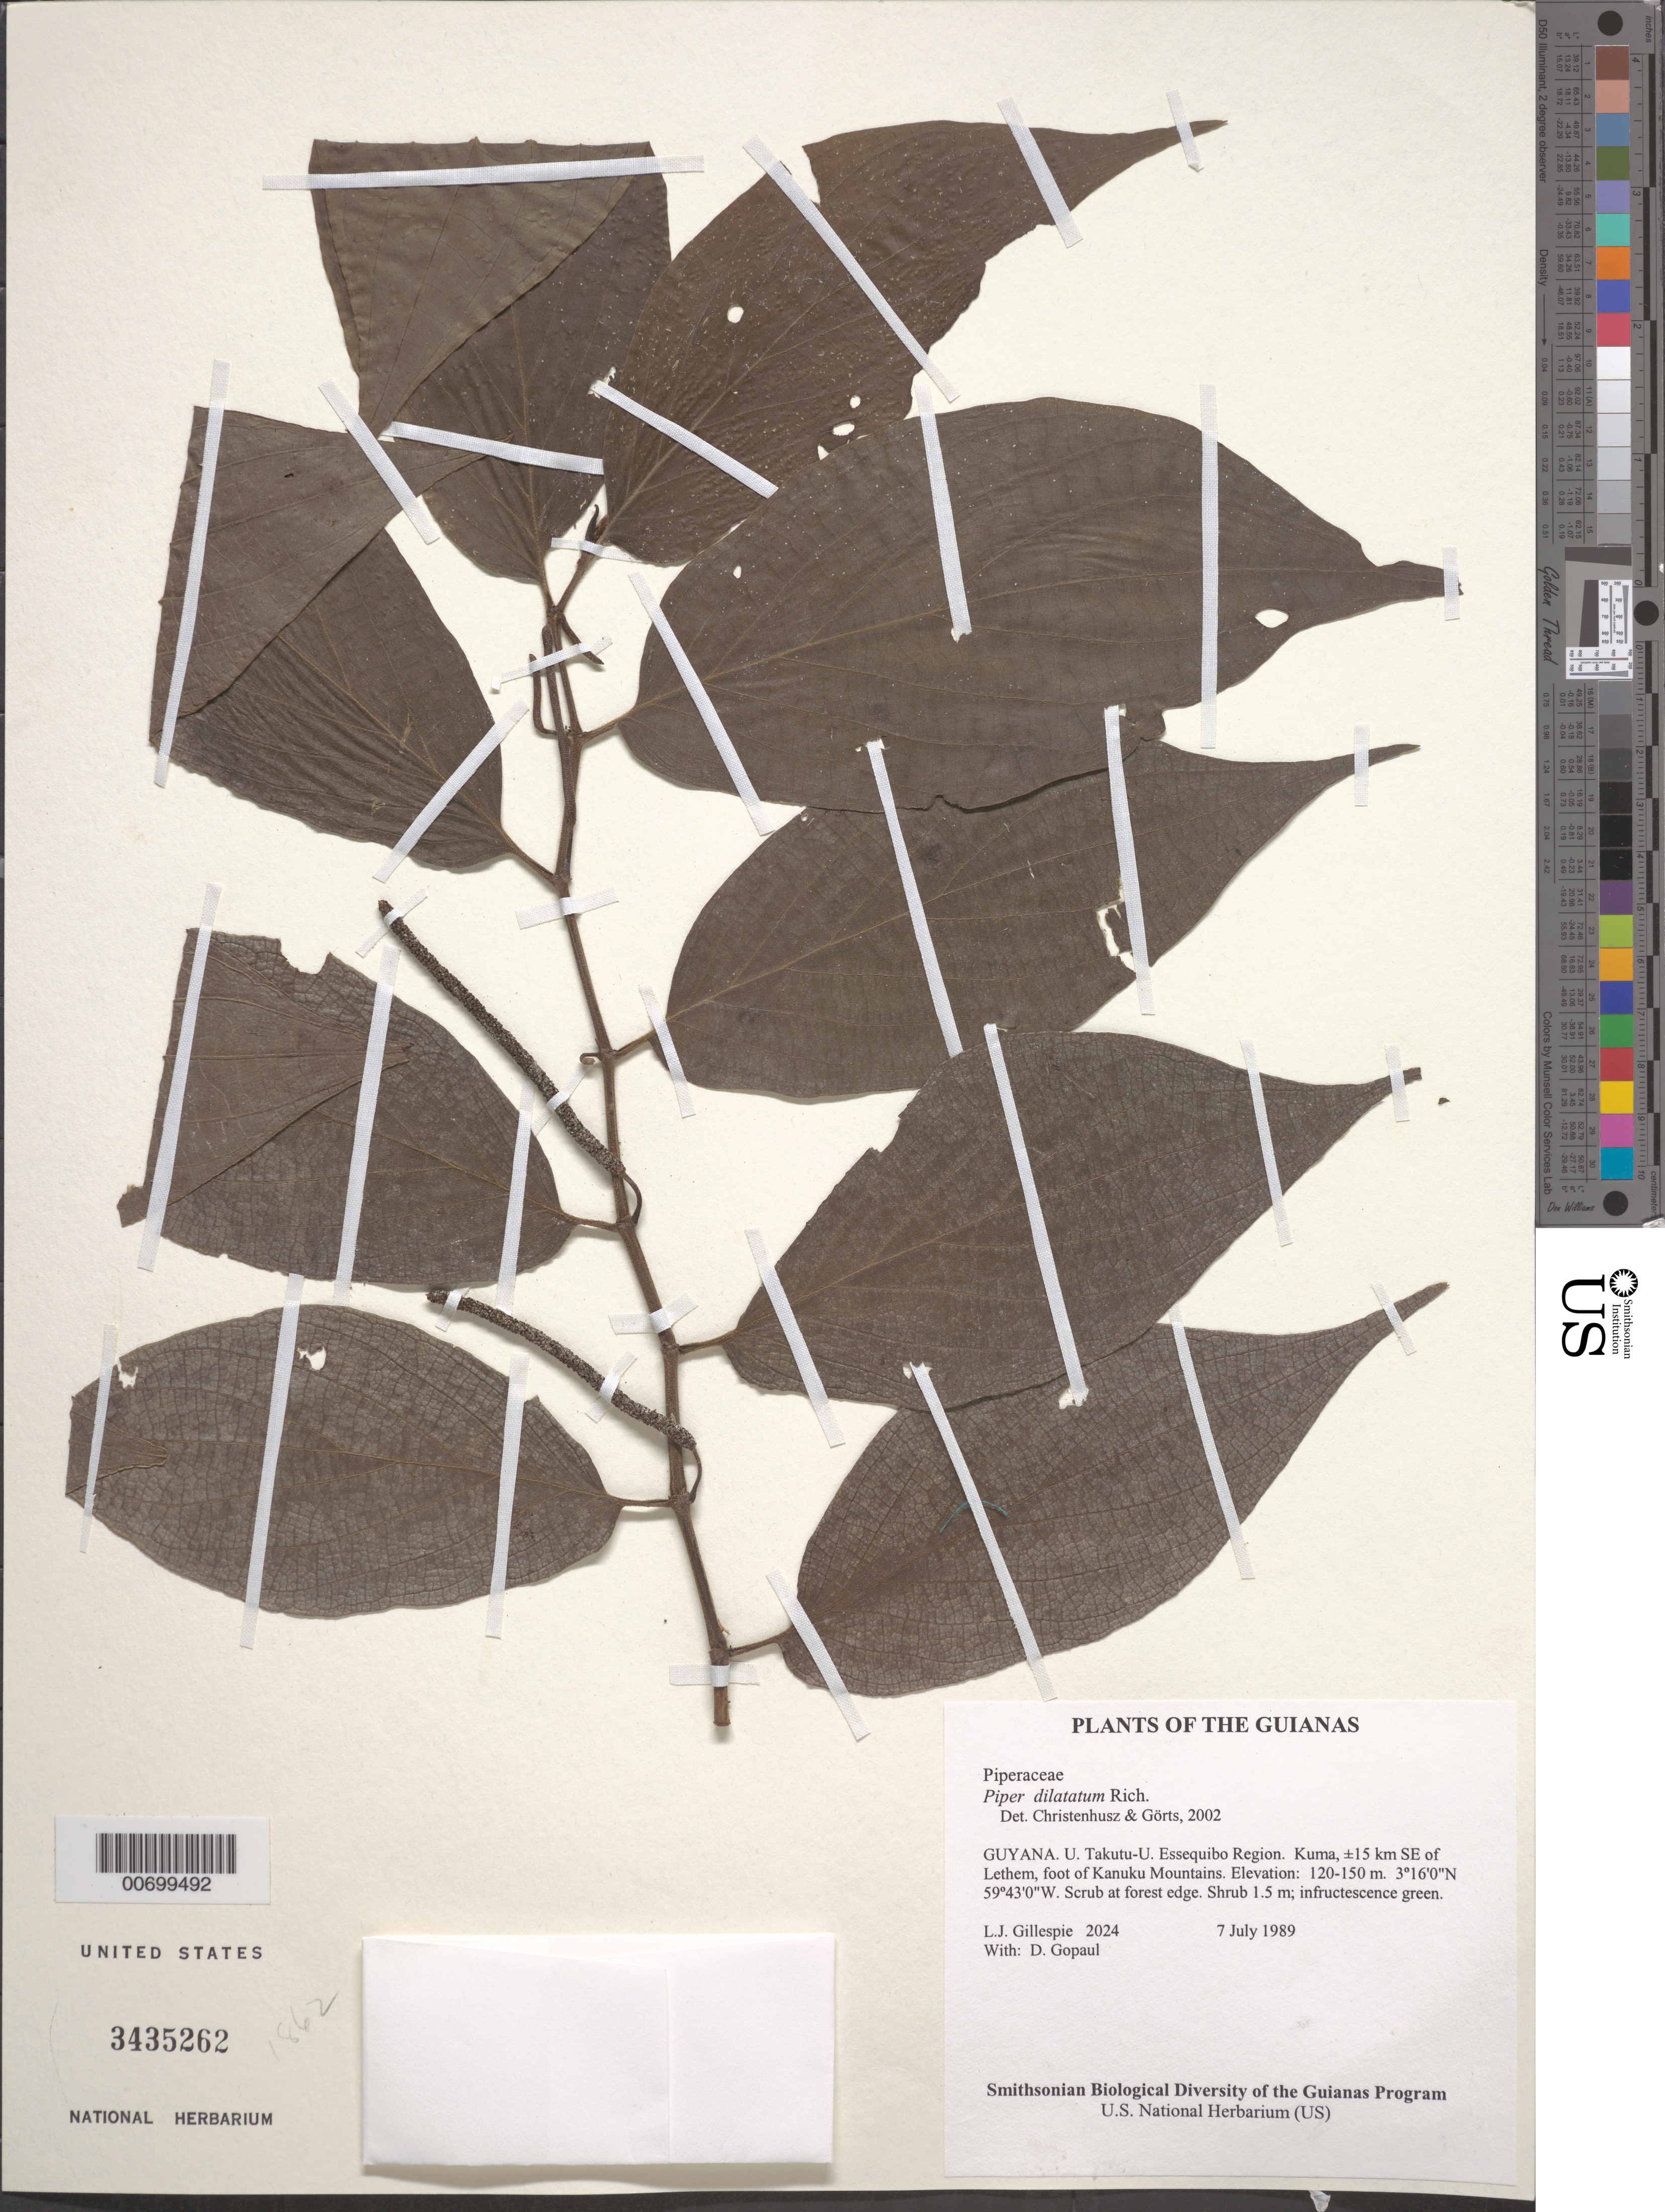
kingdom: Plantae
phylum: Tracheophyta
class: Magnoliopsida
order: Piperales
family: Piperaceae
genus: Piper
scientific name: Piper dilatatum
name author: Rich.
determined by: Görts-van Rijn, A. R.; Christenhusz, M. J.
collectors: L. J. Gillespie & D. Gopaul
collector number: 2024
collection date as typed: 7 July 1989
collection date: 1989-07-07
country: Guyana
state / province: U. Takutu-U. Essequibo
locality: Kuma, ±15 km SE of Lethem, foot of Kanuku Mountains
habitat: Scrub at forest edge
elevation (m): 120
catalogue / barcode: US 3435262